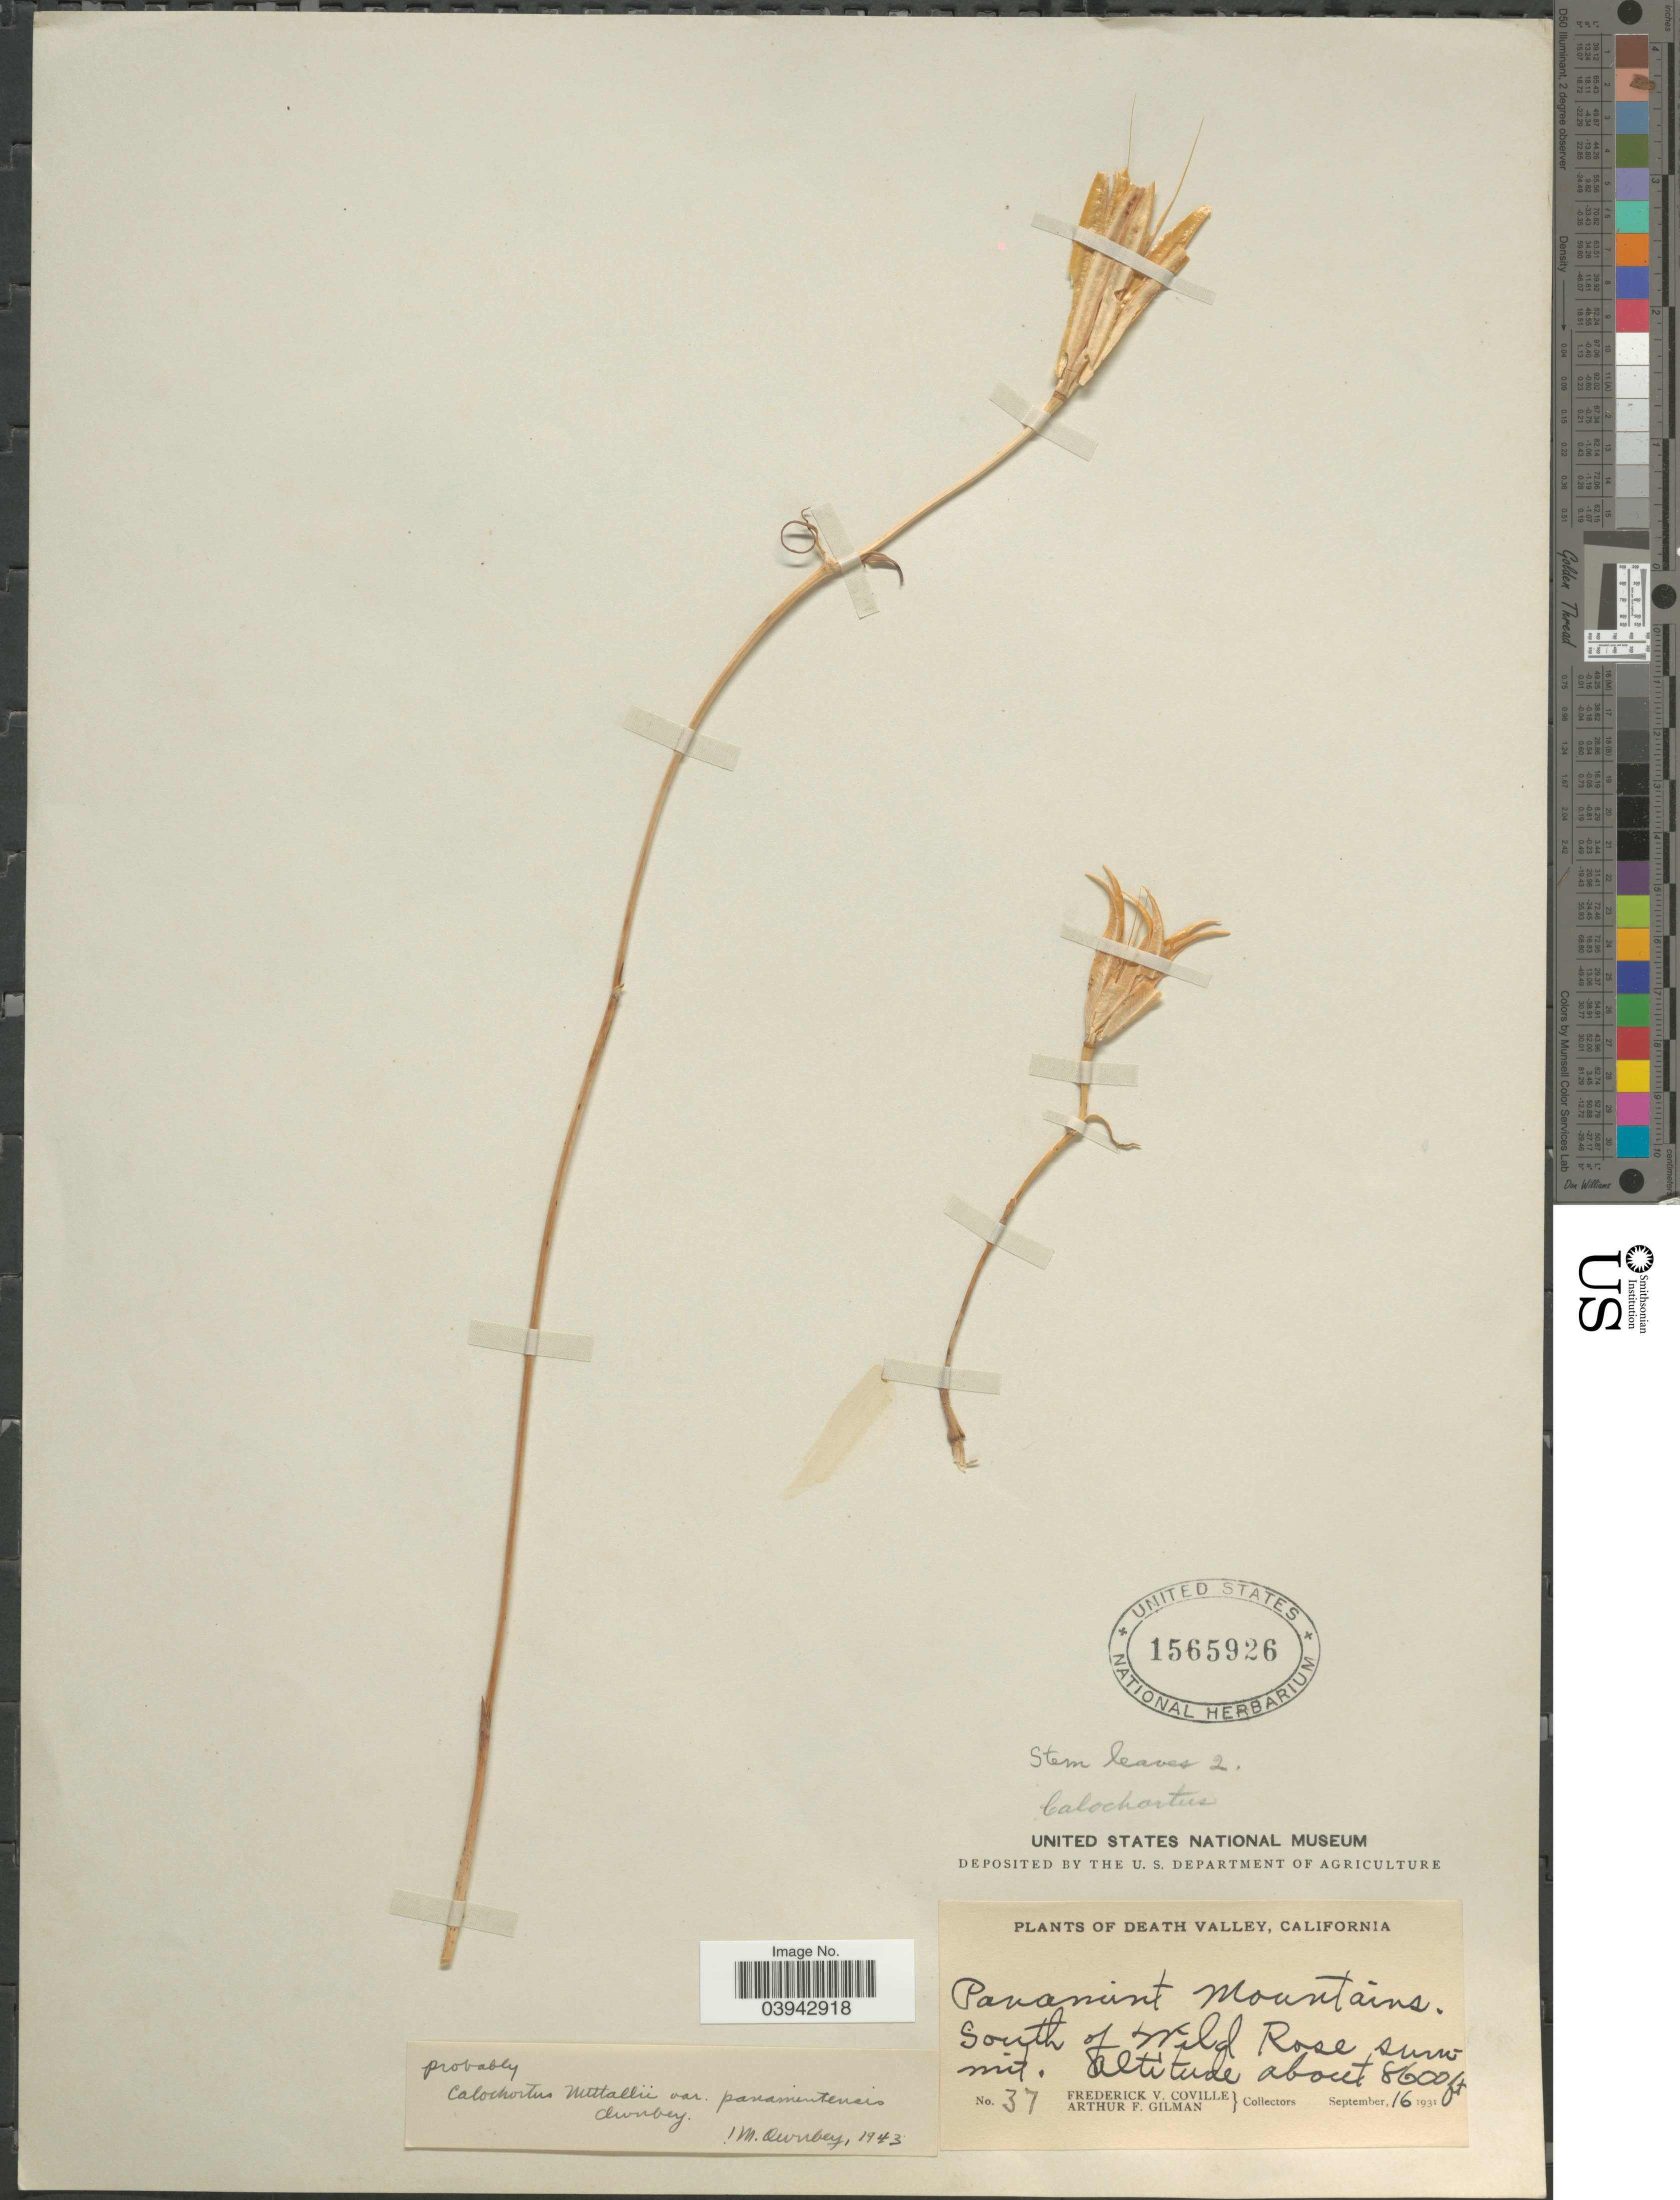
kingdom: Plantae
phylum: Tracheophyta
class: Liliopsida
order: Liliales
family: Liliaceae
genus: Calochortus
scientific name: Calochortus nuttallii var. panamintensis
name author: Ownbey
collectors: F. V. Coville & A. Gilman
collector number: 37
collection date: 1931-09-16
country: United States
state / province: California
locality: Death Valley. South of Wild Rose summit.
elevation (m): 2621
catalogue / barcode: US 1565926